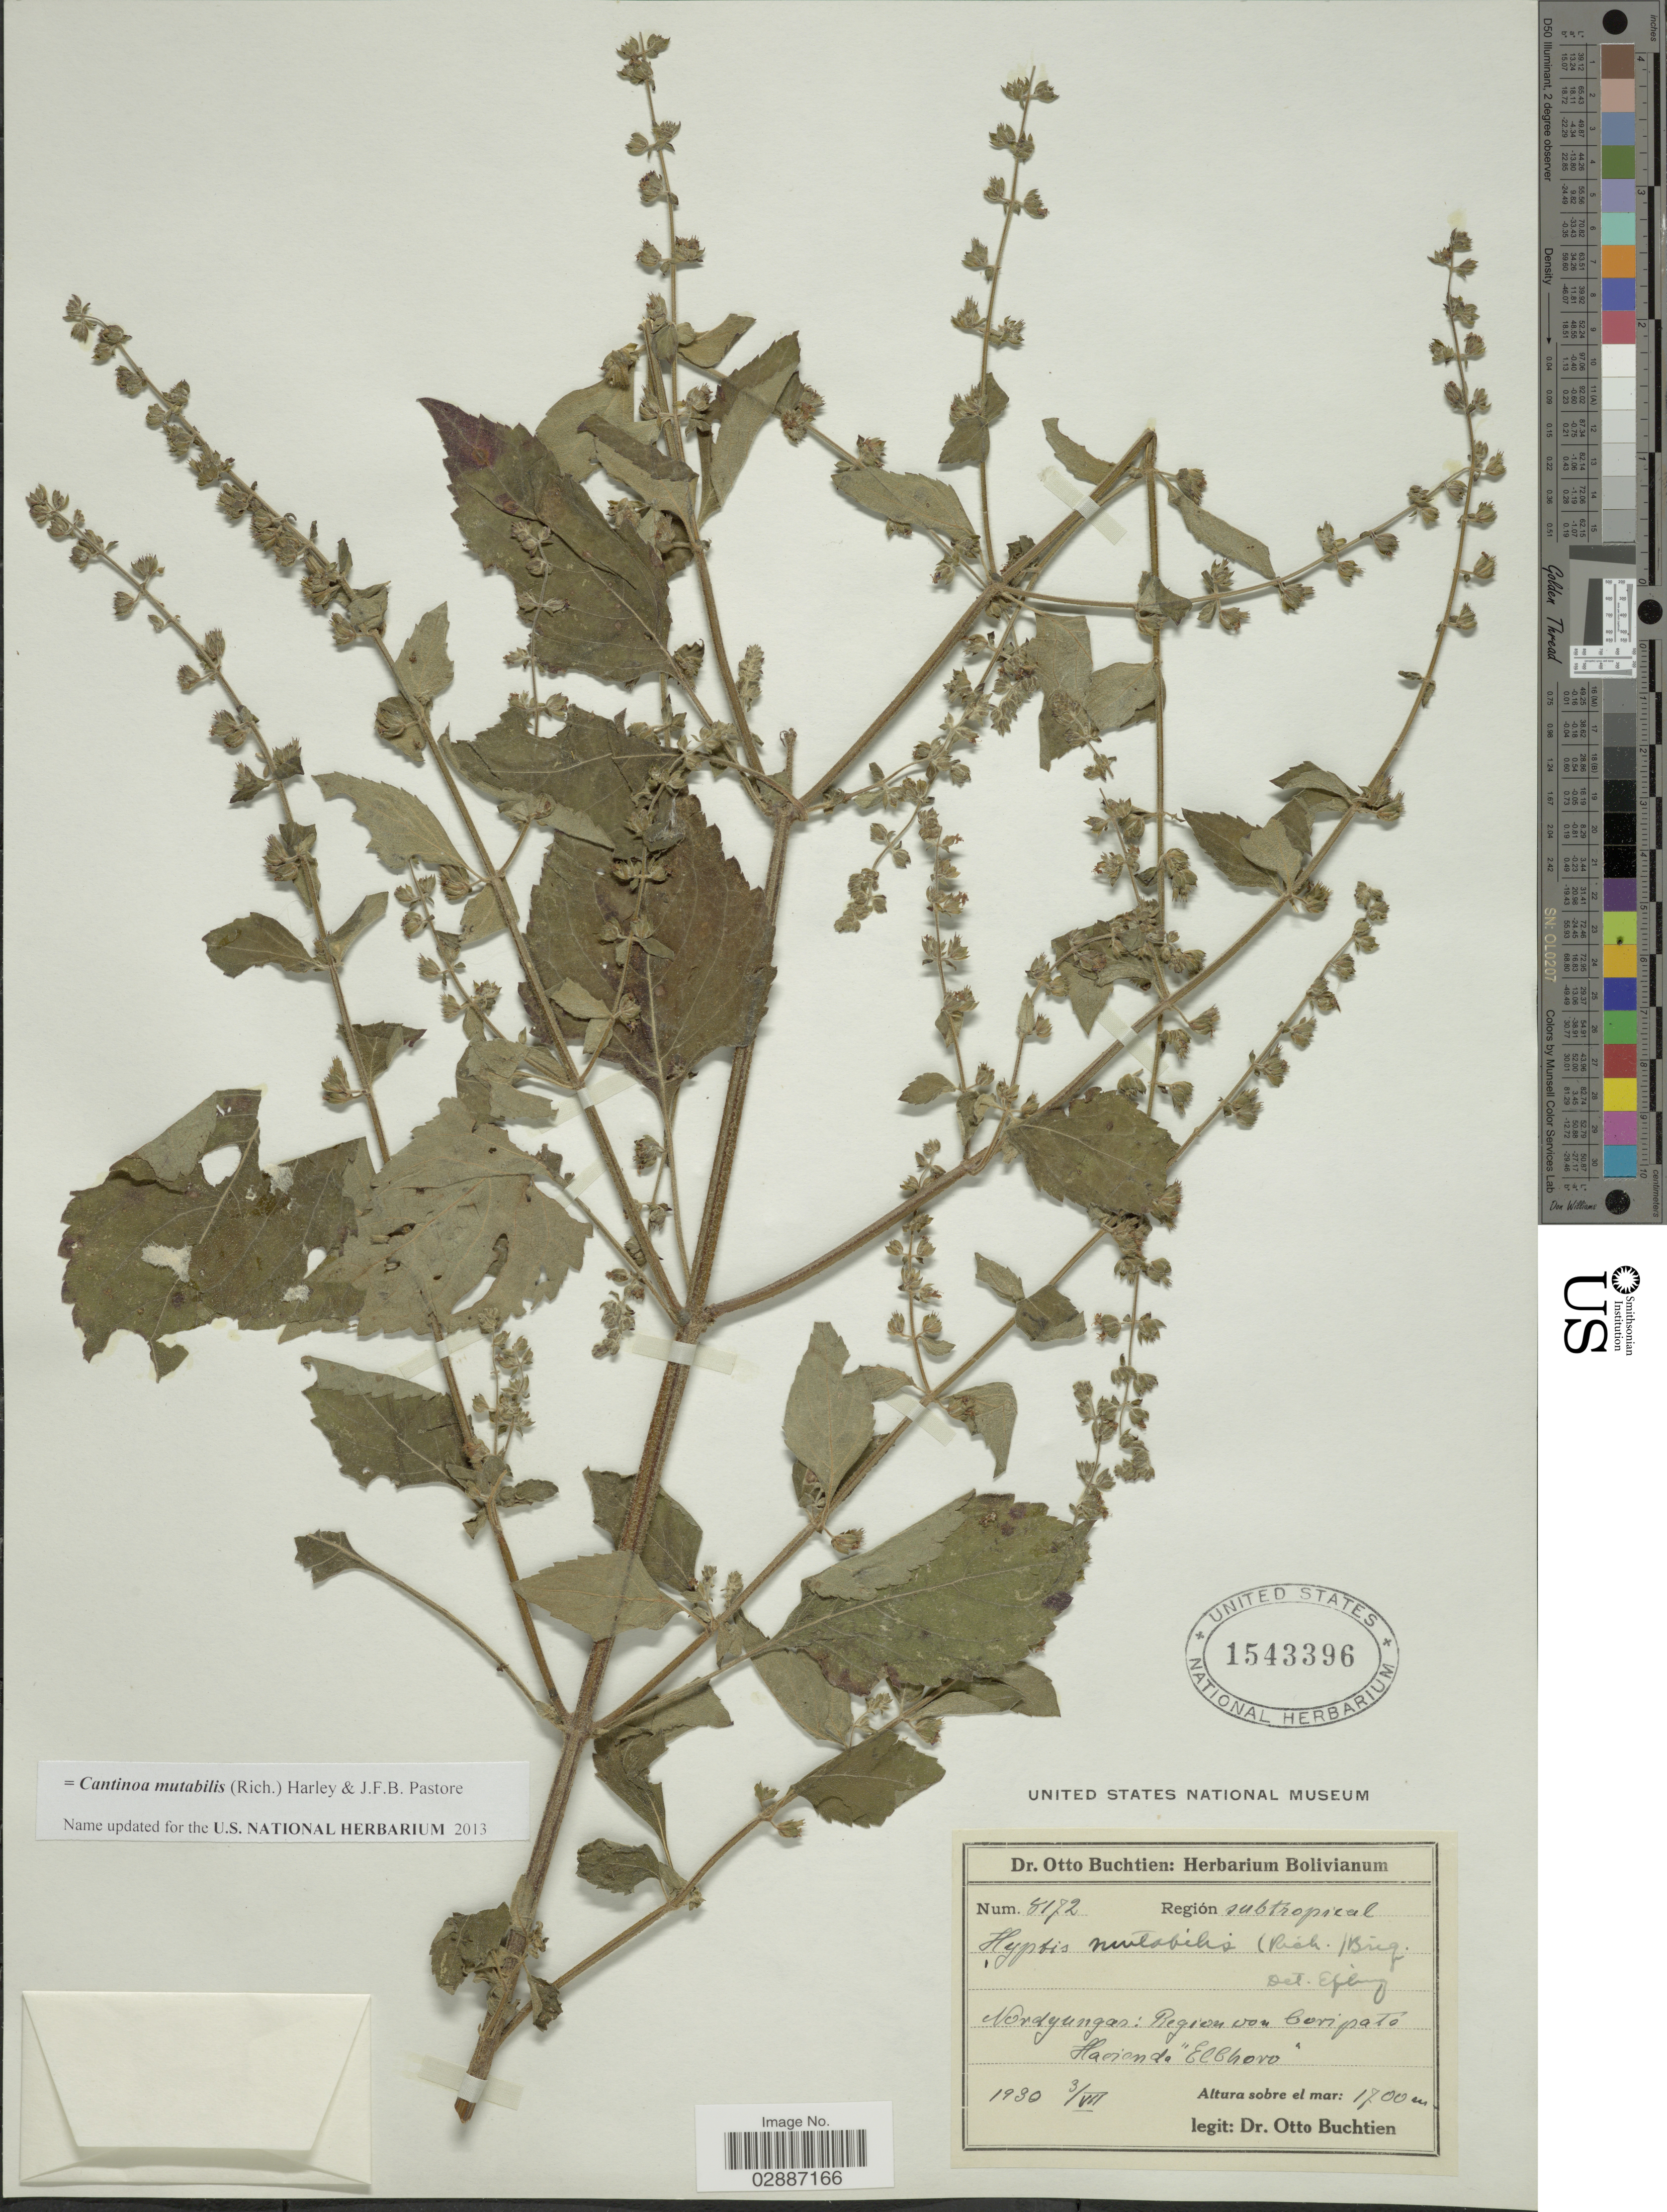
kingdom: Plantae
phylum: Tracheophyta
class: Magnoliopsida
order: Lamiales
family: Lamiaceae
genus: Cantinoa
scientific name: Cantinoa mutabilis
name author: (Epling) Harley & J.F.B. Pastore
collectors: O. Buchtien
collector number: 8172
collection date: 1930-07-03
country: Bolivia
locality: Nordyungas: Region von Coripata. Hacienda "El Choro".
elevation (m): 1700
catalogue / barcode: US 1543396